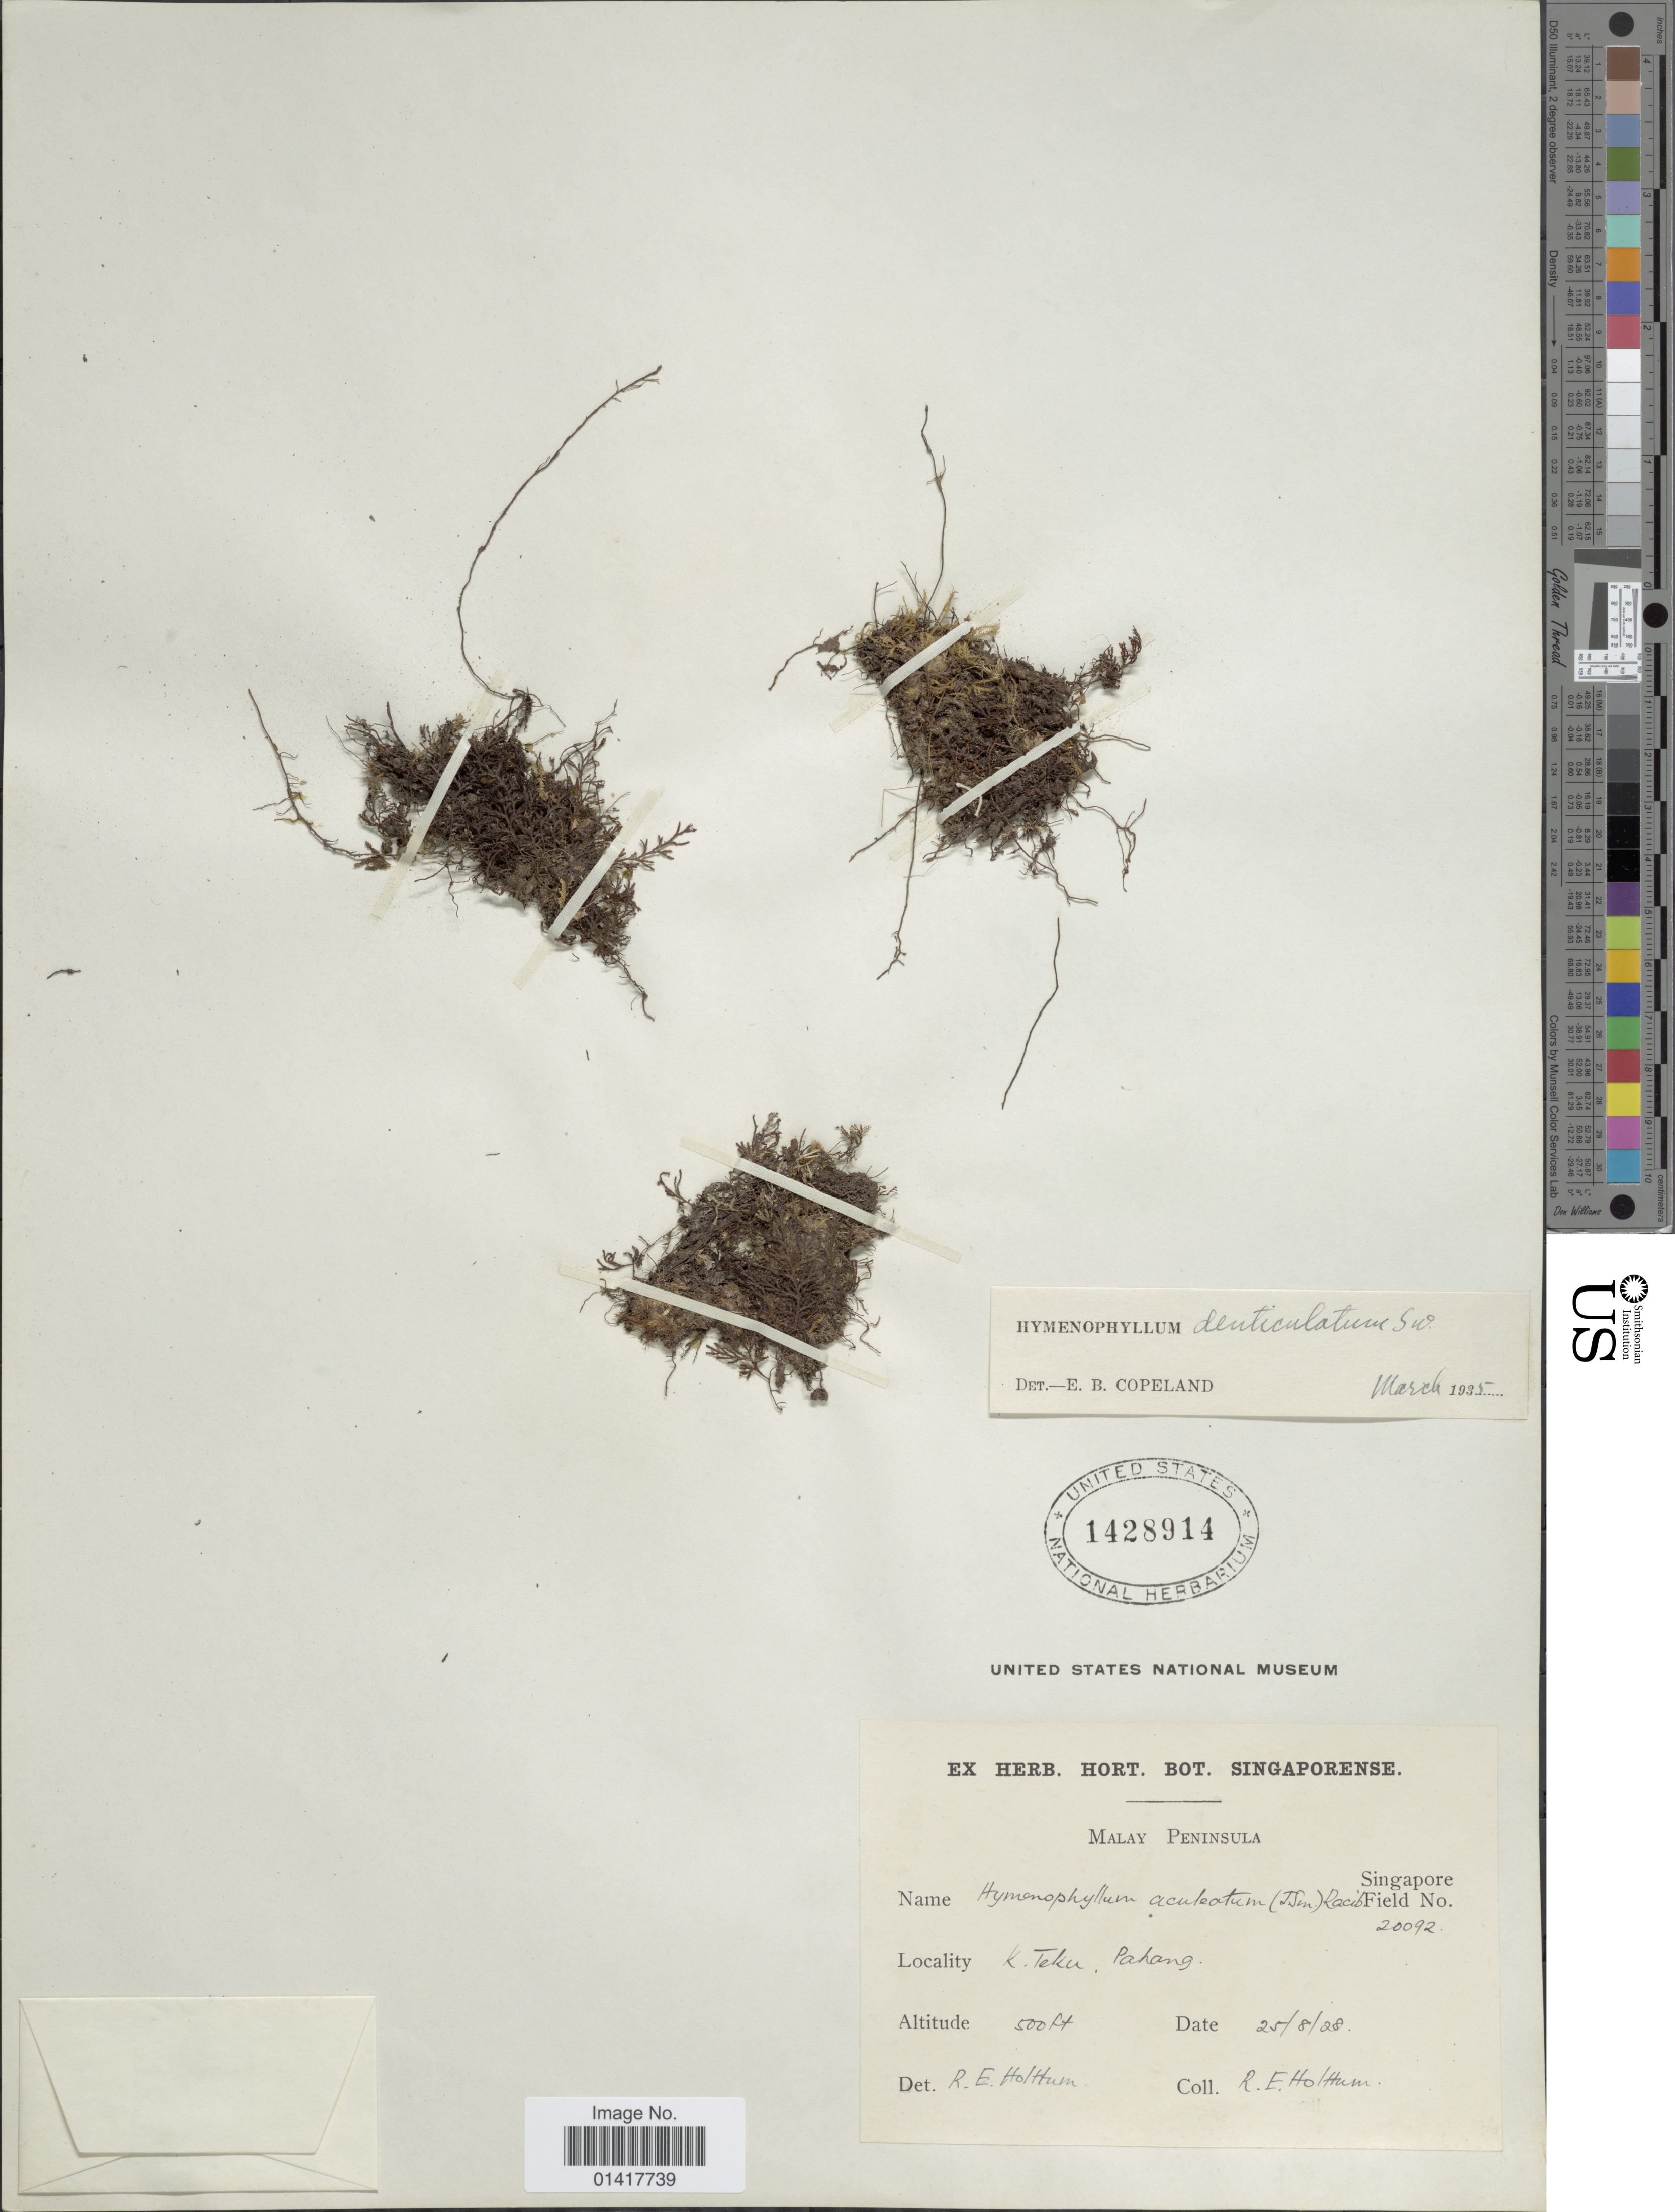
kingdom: Plantae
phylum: Tracheophyta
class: Polypodiopsida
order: Hymenophyllales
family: Hymenophyllaceae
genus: Hymenophyllum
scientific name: Hymenophyllum denticulatum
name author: Sw.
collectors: R. E. Holttum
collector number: Singapore Field 20092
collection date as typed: Transcribed d/m/y: 25/8/28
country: Malaysia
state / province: Pahang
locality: Malay Peninsula. K. Teku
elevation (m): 152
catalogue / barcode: US 1428914